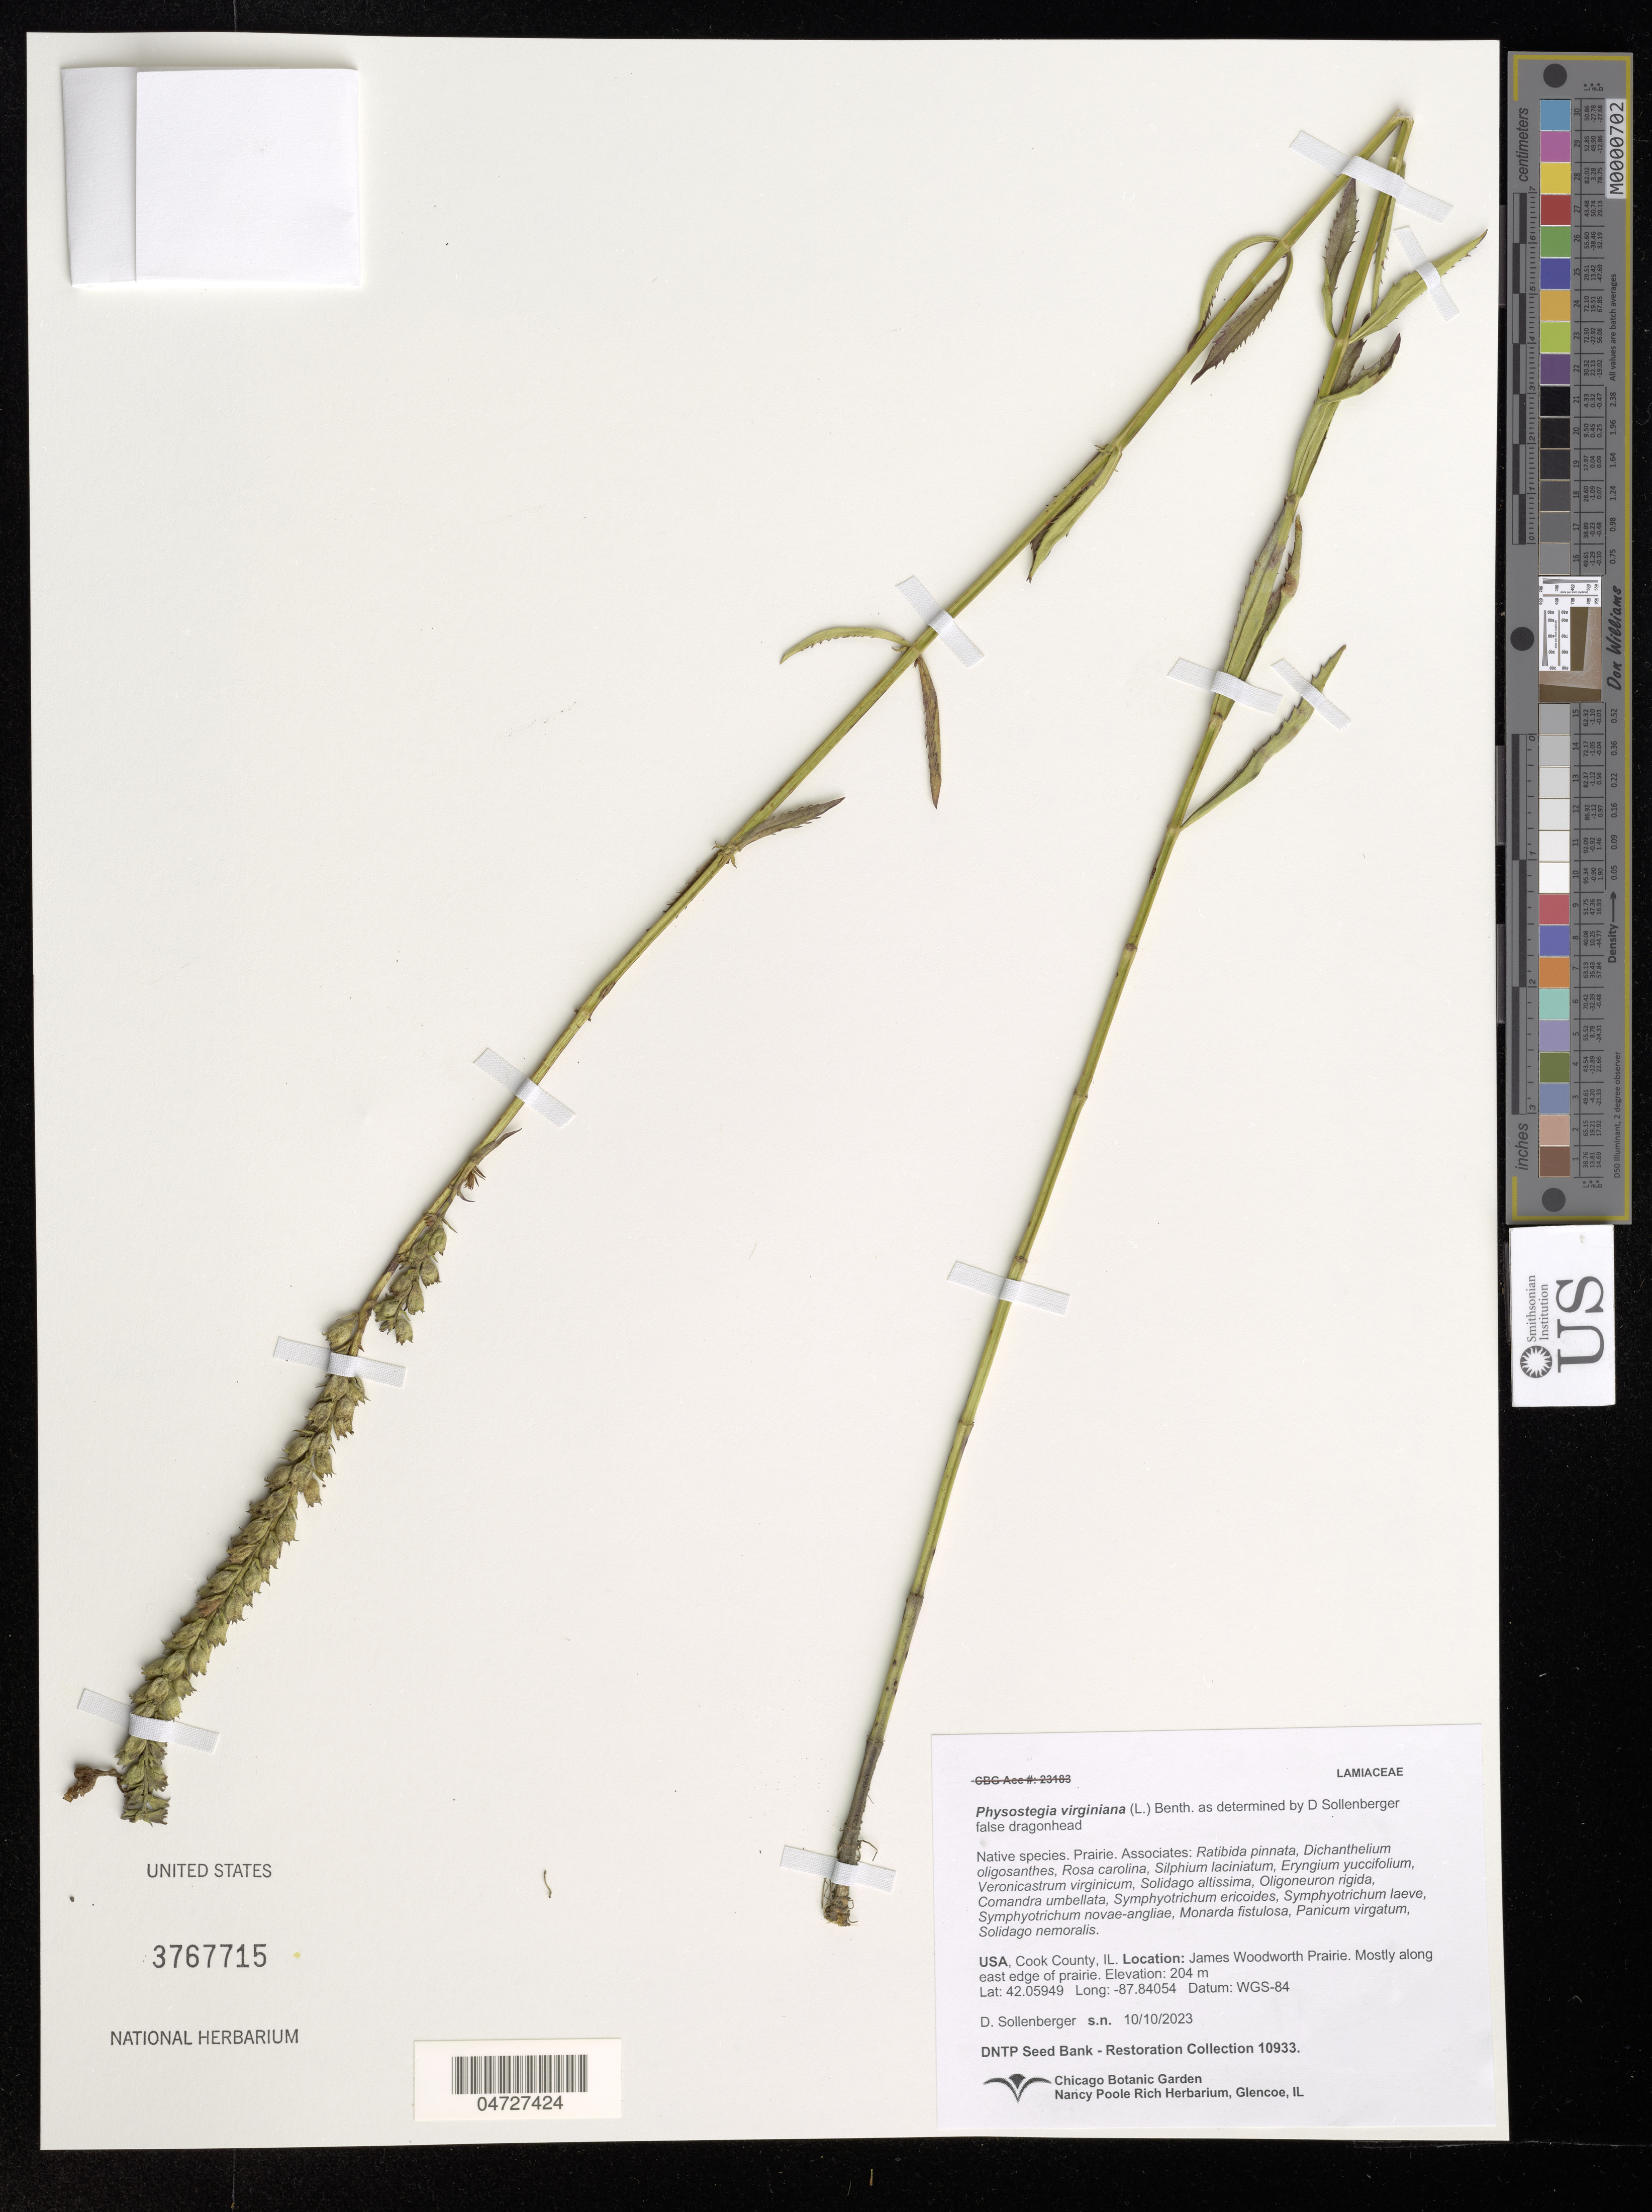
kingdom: Plantae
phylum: Tracheophyta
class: Magnoliopsida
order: Lamiales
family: Lamiaceae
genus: Physostegia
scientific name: Physostegia virginiana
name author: (L.) Benth.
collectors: D. Sollenberger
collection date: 2023-10-10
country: United States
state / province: Illinois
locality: Cook County. James Woodworth Prairie. Mostly along east edge of prairie.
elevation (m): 204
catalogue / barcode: US 3767715